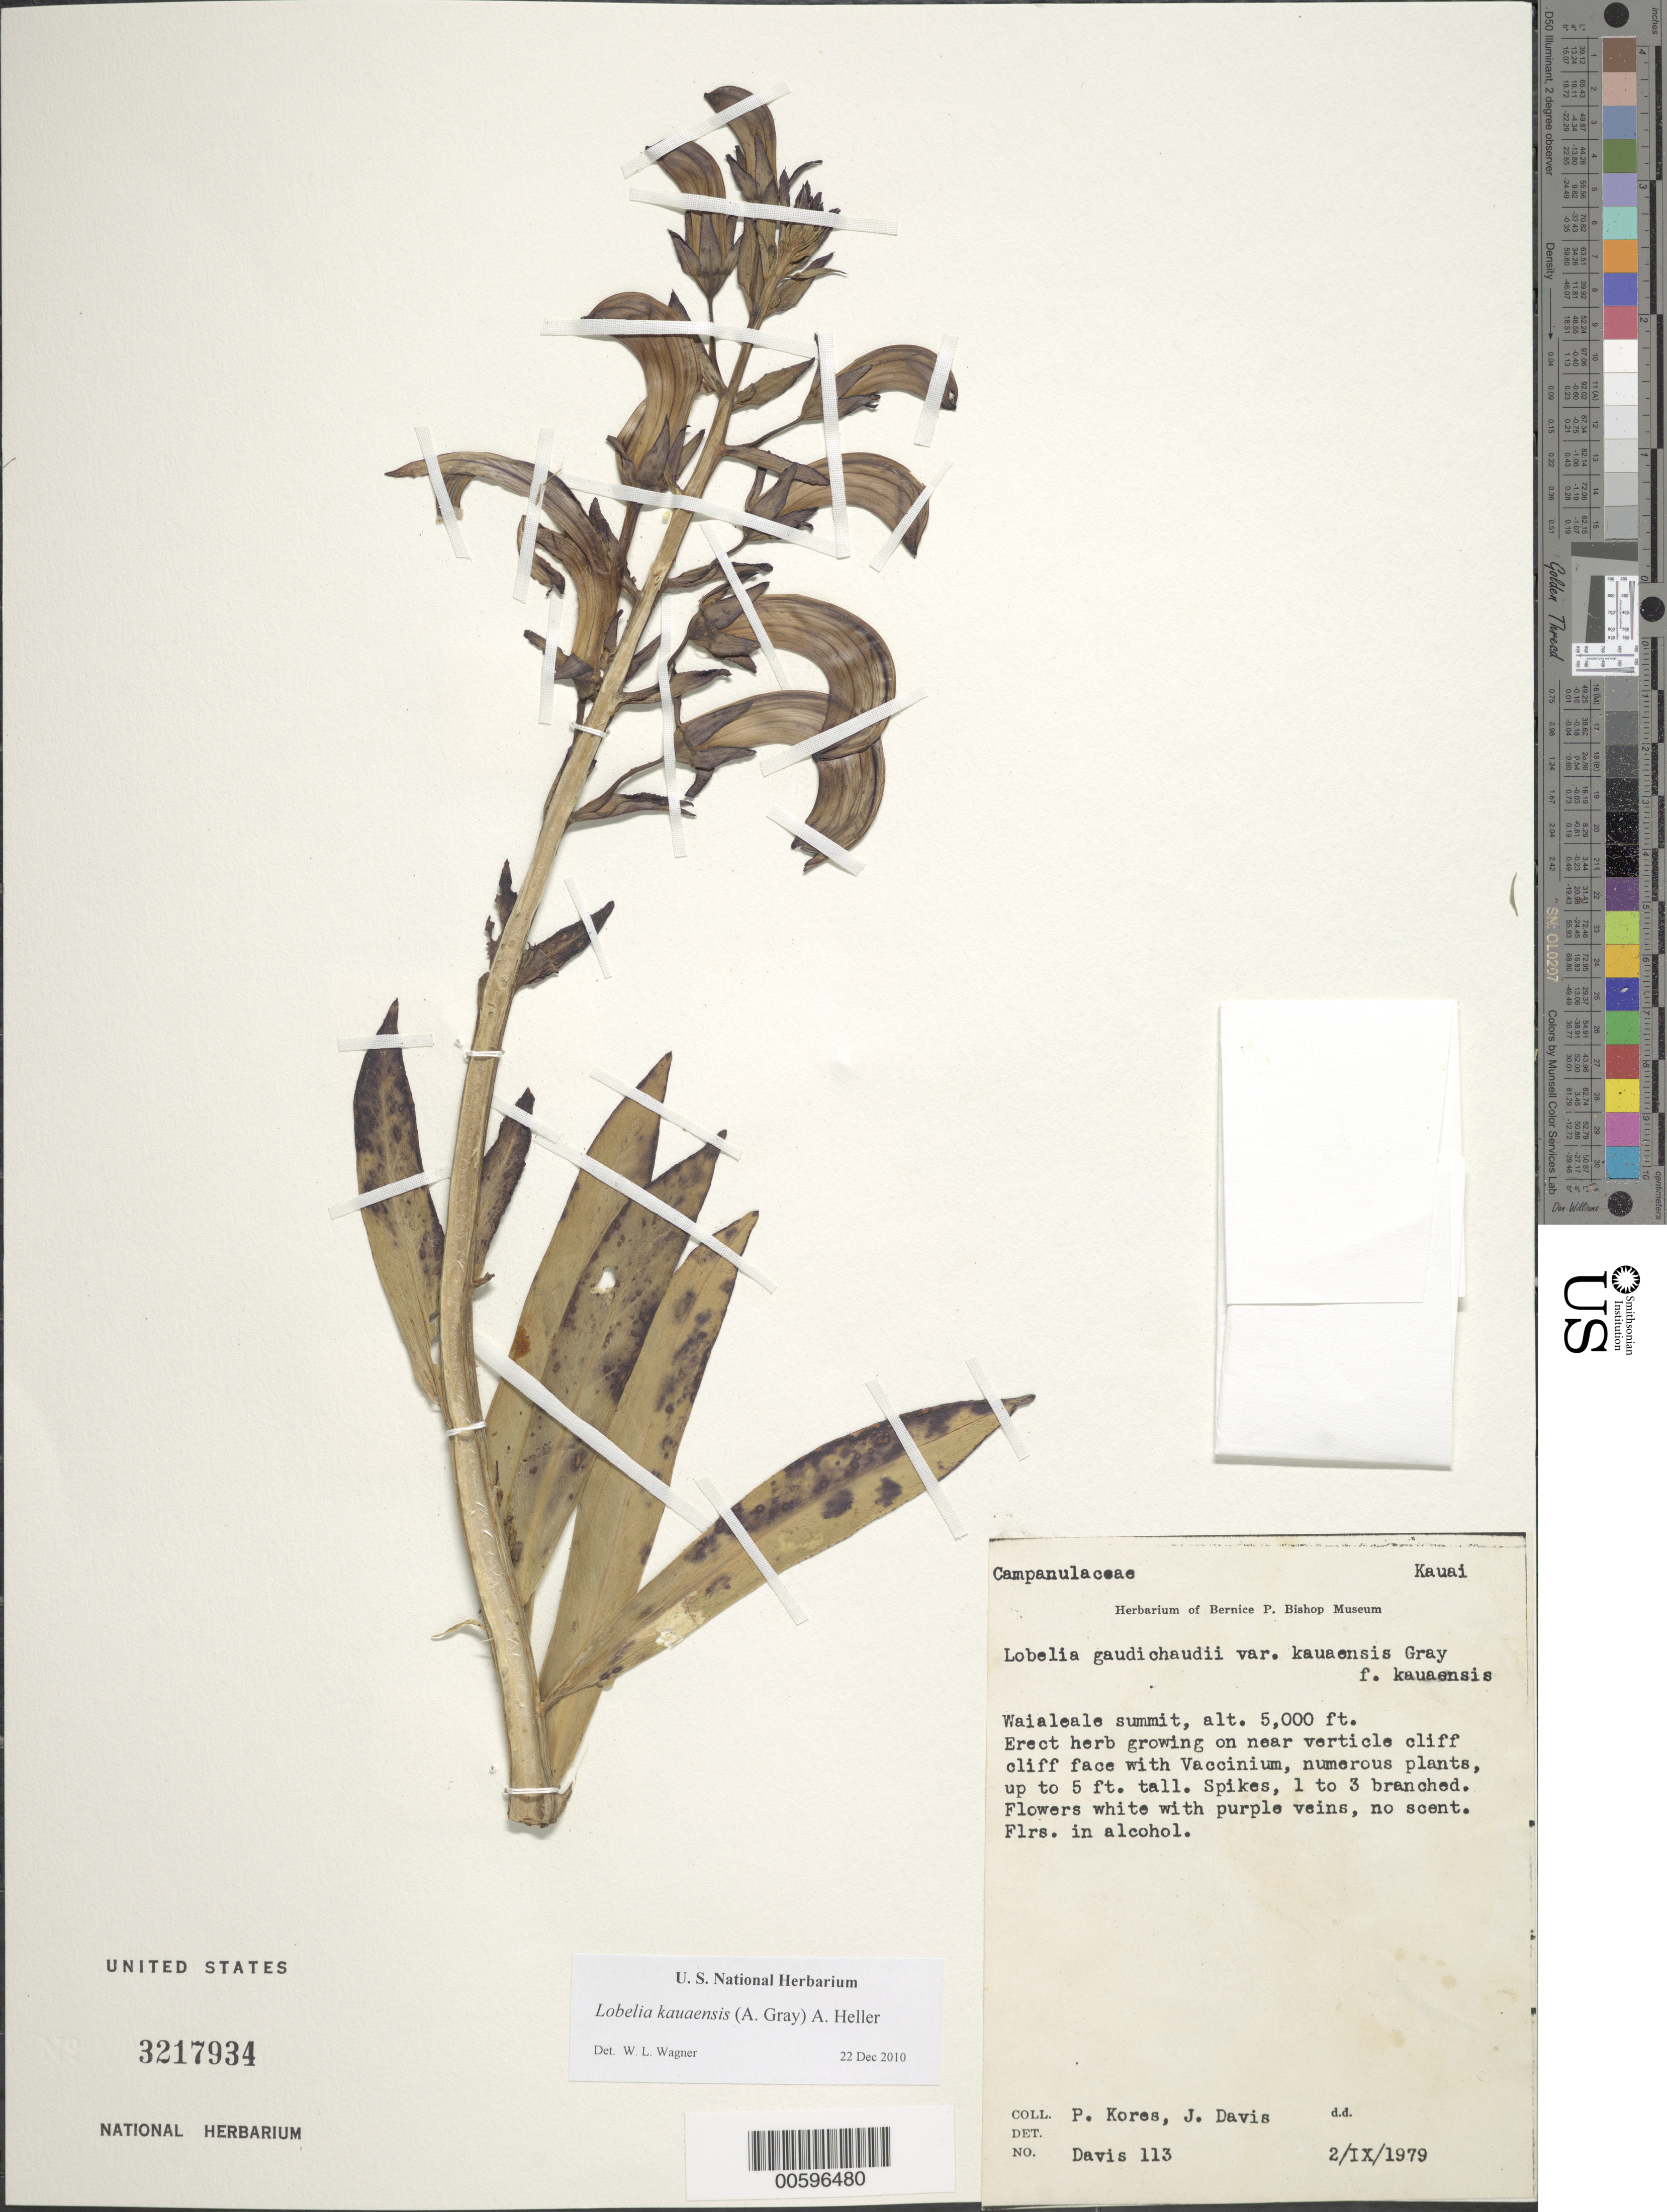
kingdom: Plantae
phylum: Tracheophyta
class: Magnoliopsida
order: Asterales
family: Campanulaceae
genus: Lobelia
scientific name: Lobelia wahiawa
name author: Lammers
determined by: Lammers, T. G.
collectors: P. Kores & J. Davis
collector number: Davis 113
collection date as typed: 2 Sep 1979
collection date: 1979-09-02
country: United States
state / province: Hawaii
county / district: Kauai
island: Kaua'i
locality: Waialeale summit.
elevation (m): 1524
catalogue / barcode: US 3217934